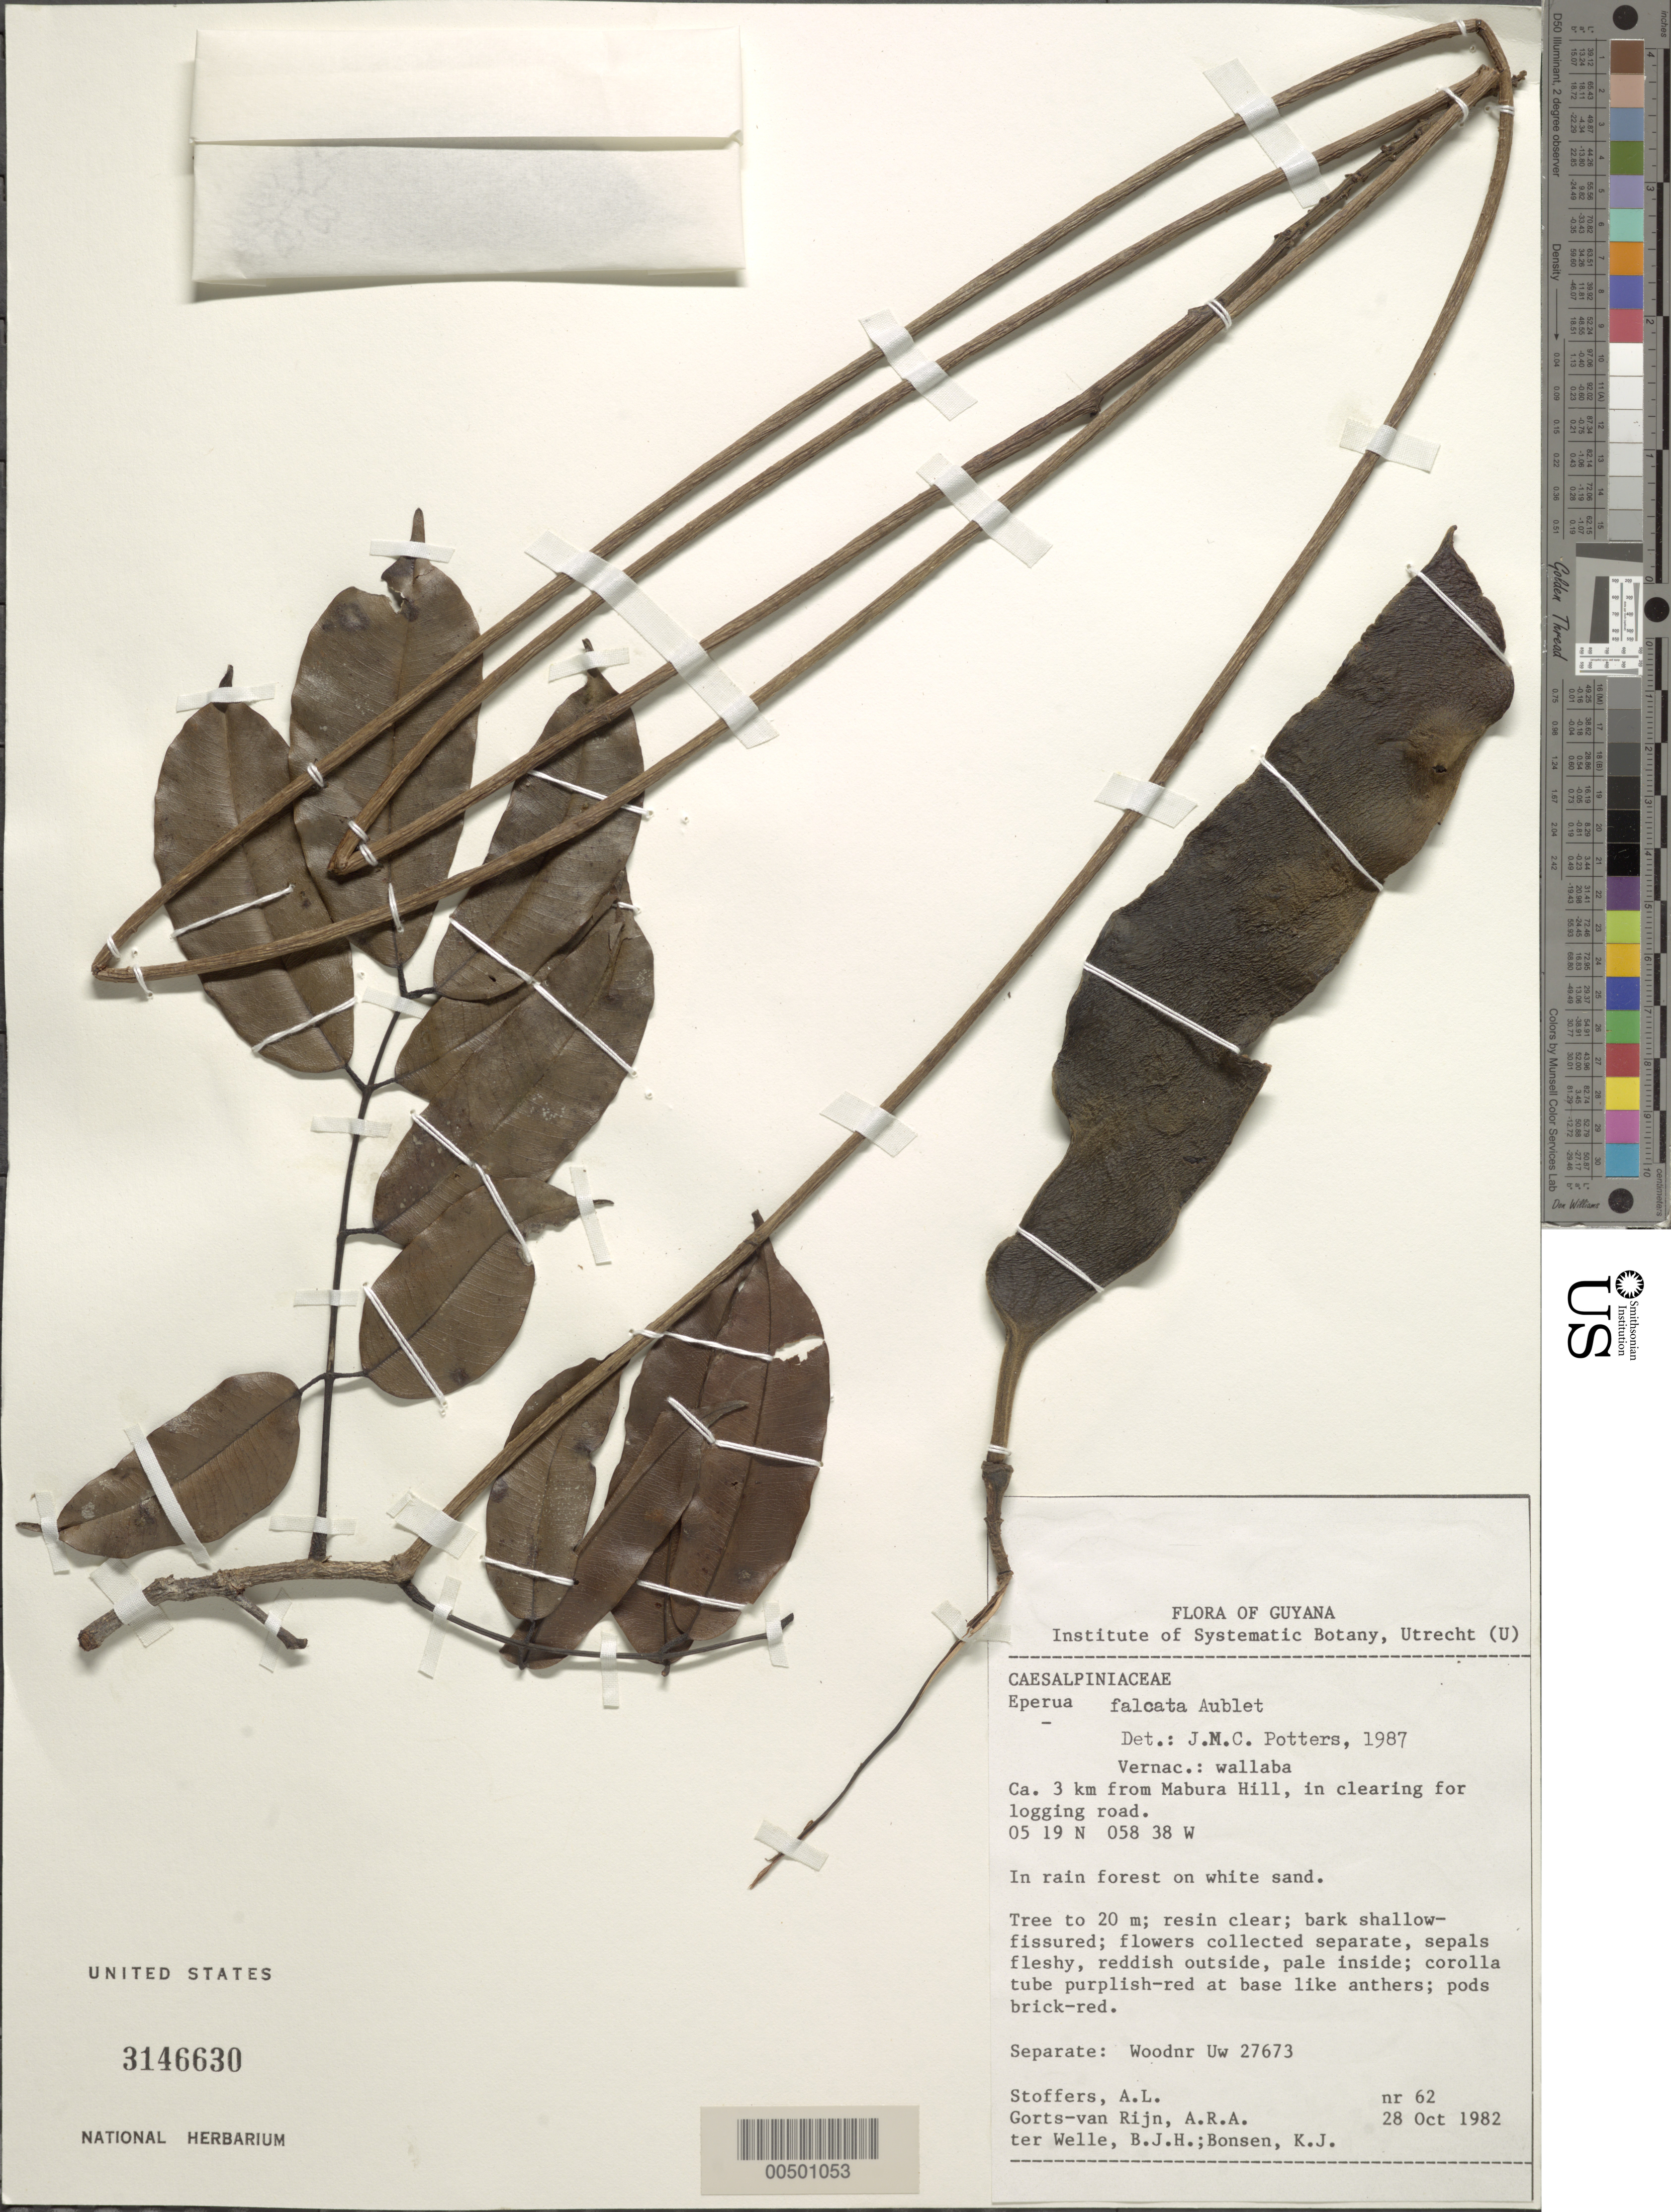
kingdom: Plantae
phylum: Tracheophyta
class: Magnoliopsida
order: Fabales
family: Fabaceae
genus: Eperua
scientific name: Eperua falcata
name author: Aubl.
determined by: Potters, J. M. C.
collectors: A. Stoffers, A. .R. A. Görts-van Rijn, B. Welle & K. Bonsen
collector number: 62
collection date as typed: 28 Oct 1982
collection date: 1982-10-28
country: Guyana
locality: Ca. 3 km from mabura hill, in clearing for logging road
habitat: In rain forest on white sand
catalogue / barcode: US 3146630